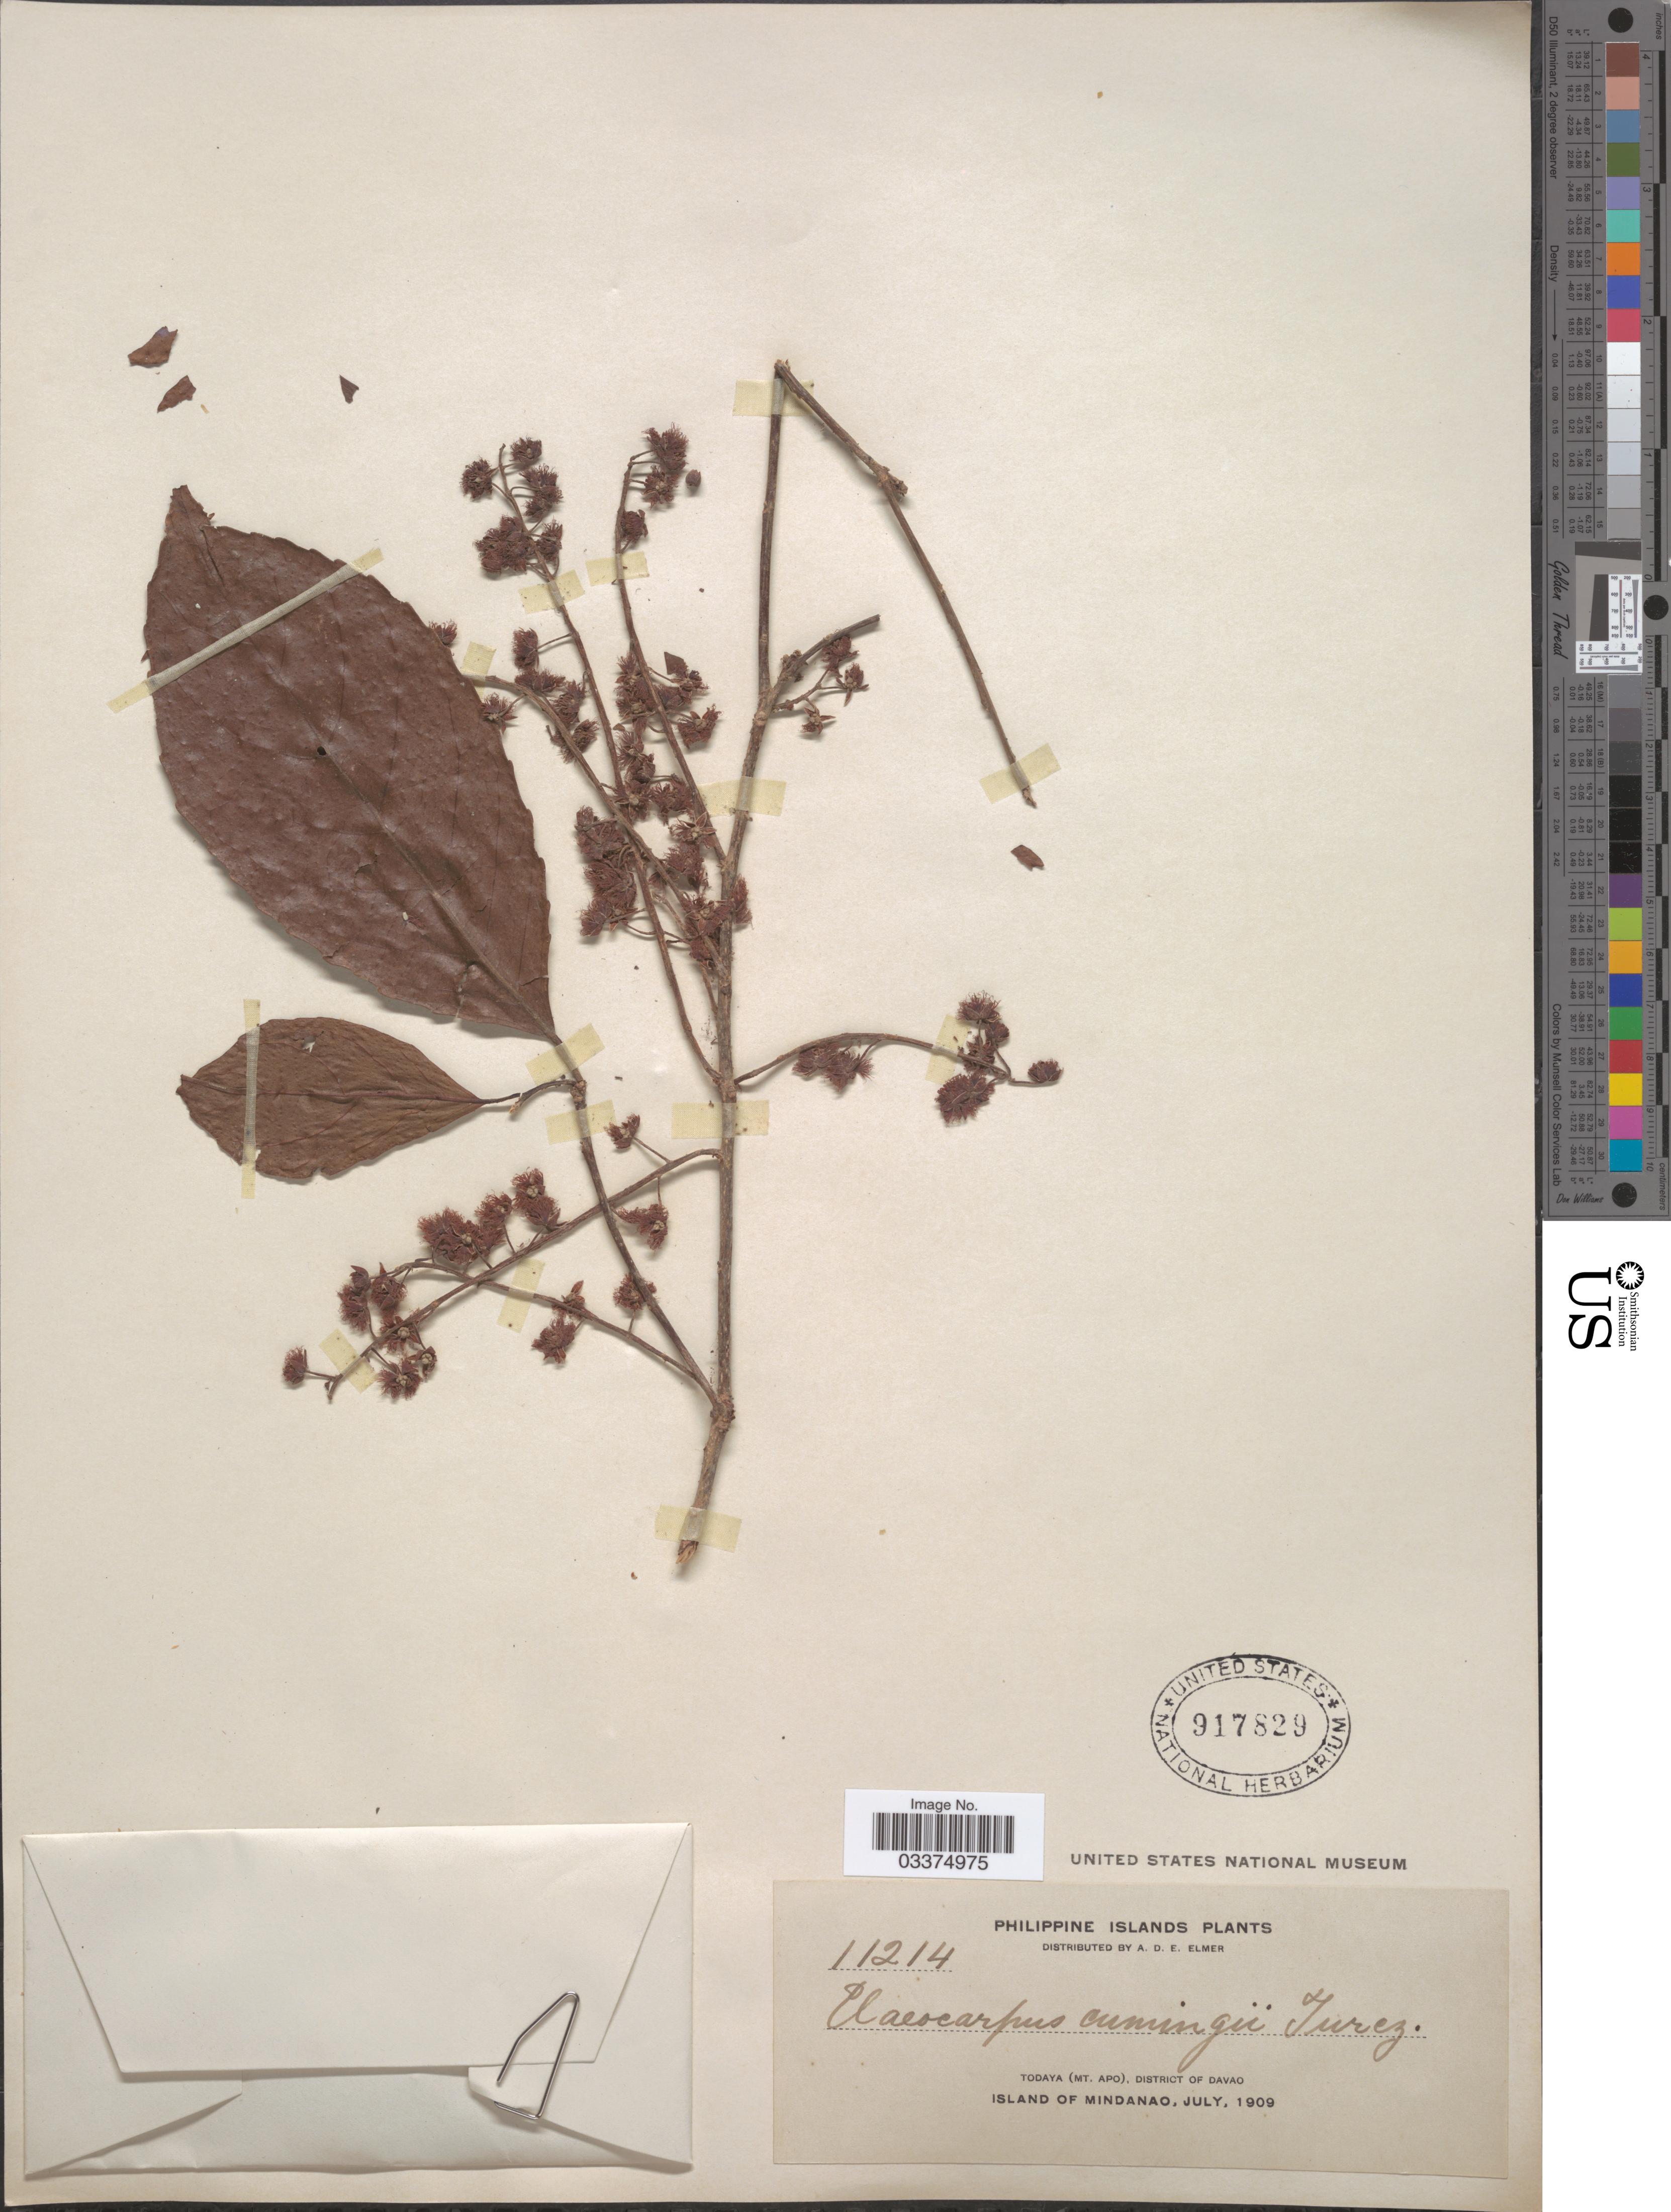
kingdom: Plantae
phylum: Tracheophyta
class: Magnoliopsida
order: Oxalidales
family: Elaeocarpaceae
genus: Elaeocarpus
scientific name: Elaeocarpus cumingii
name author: Turcz.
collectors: A. D. E. Elmer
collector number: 11214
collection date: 1909-07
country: Philippines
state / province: Davao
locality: Todaya (Mt. Apo), District of Davao. Island of Mindanao.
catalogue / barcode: US 917829